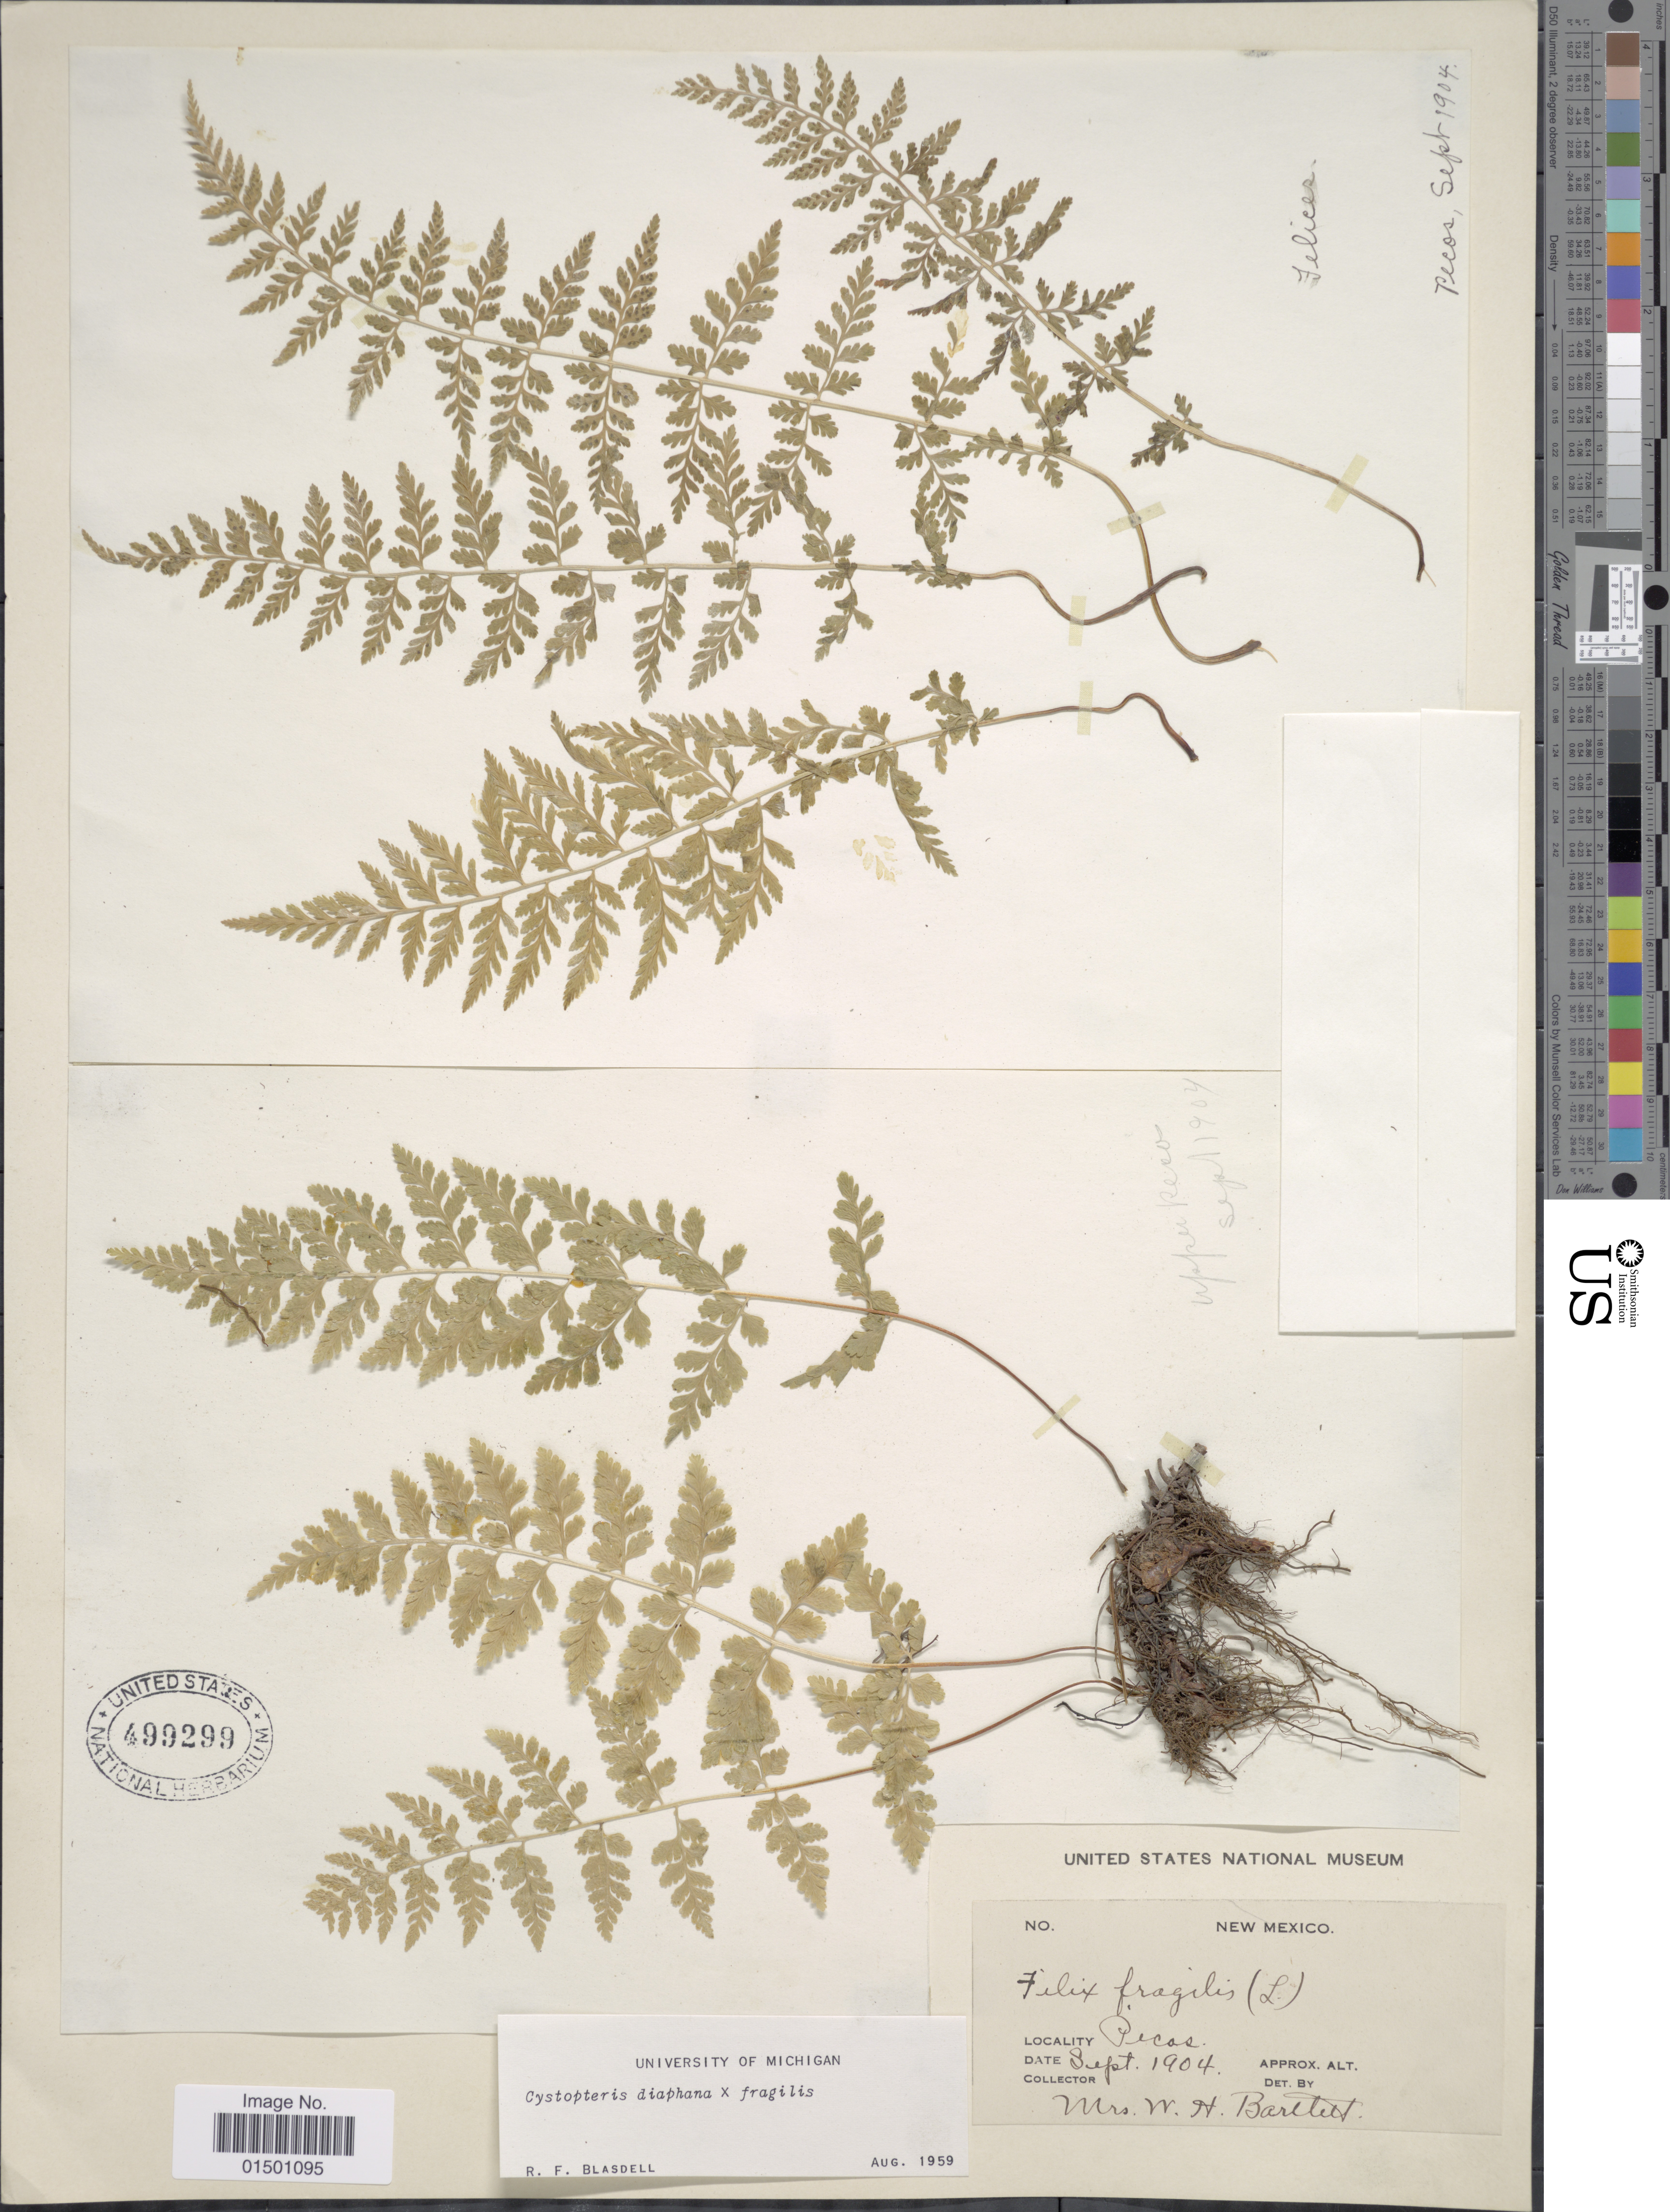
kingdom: Plantae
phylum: Tracheophyta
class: Polypodiopsida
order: Polypodiales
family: Cystopteridaceae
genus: Cystopteris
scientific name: Cystopteris diaphana x C. fragilis (L.) Bernh.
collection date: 1904-09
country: United States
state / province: New Mexico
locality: Pecas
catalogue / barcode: US 499299